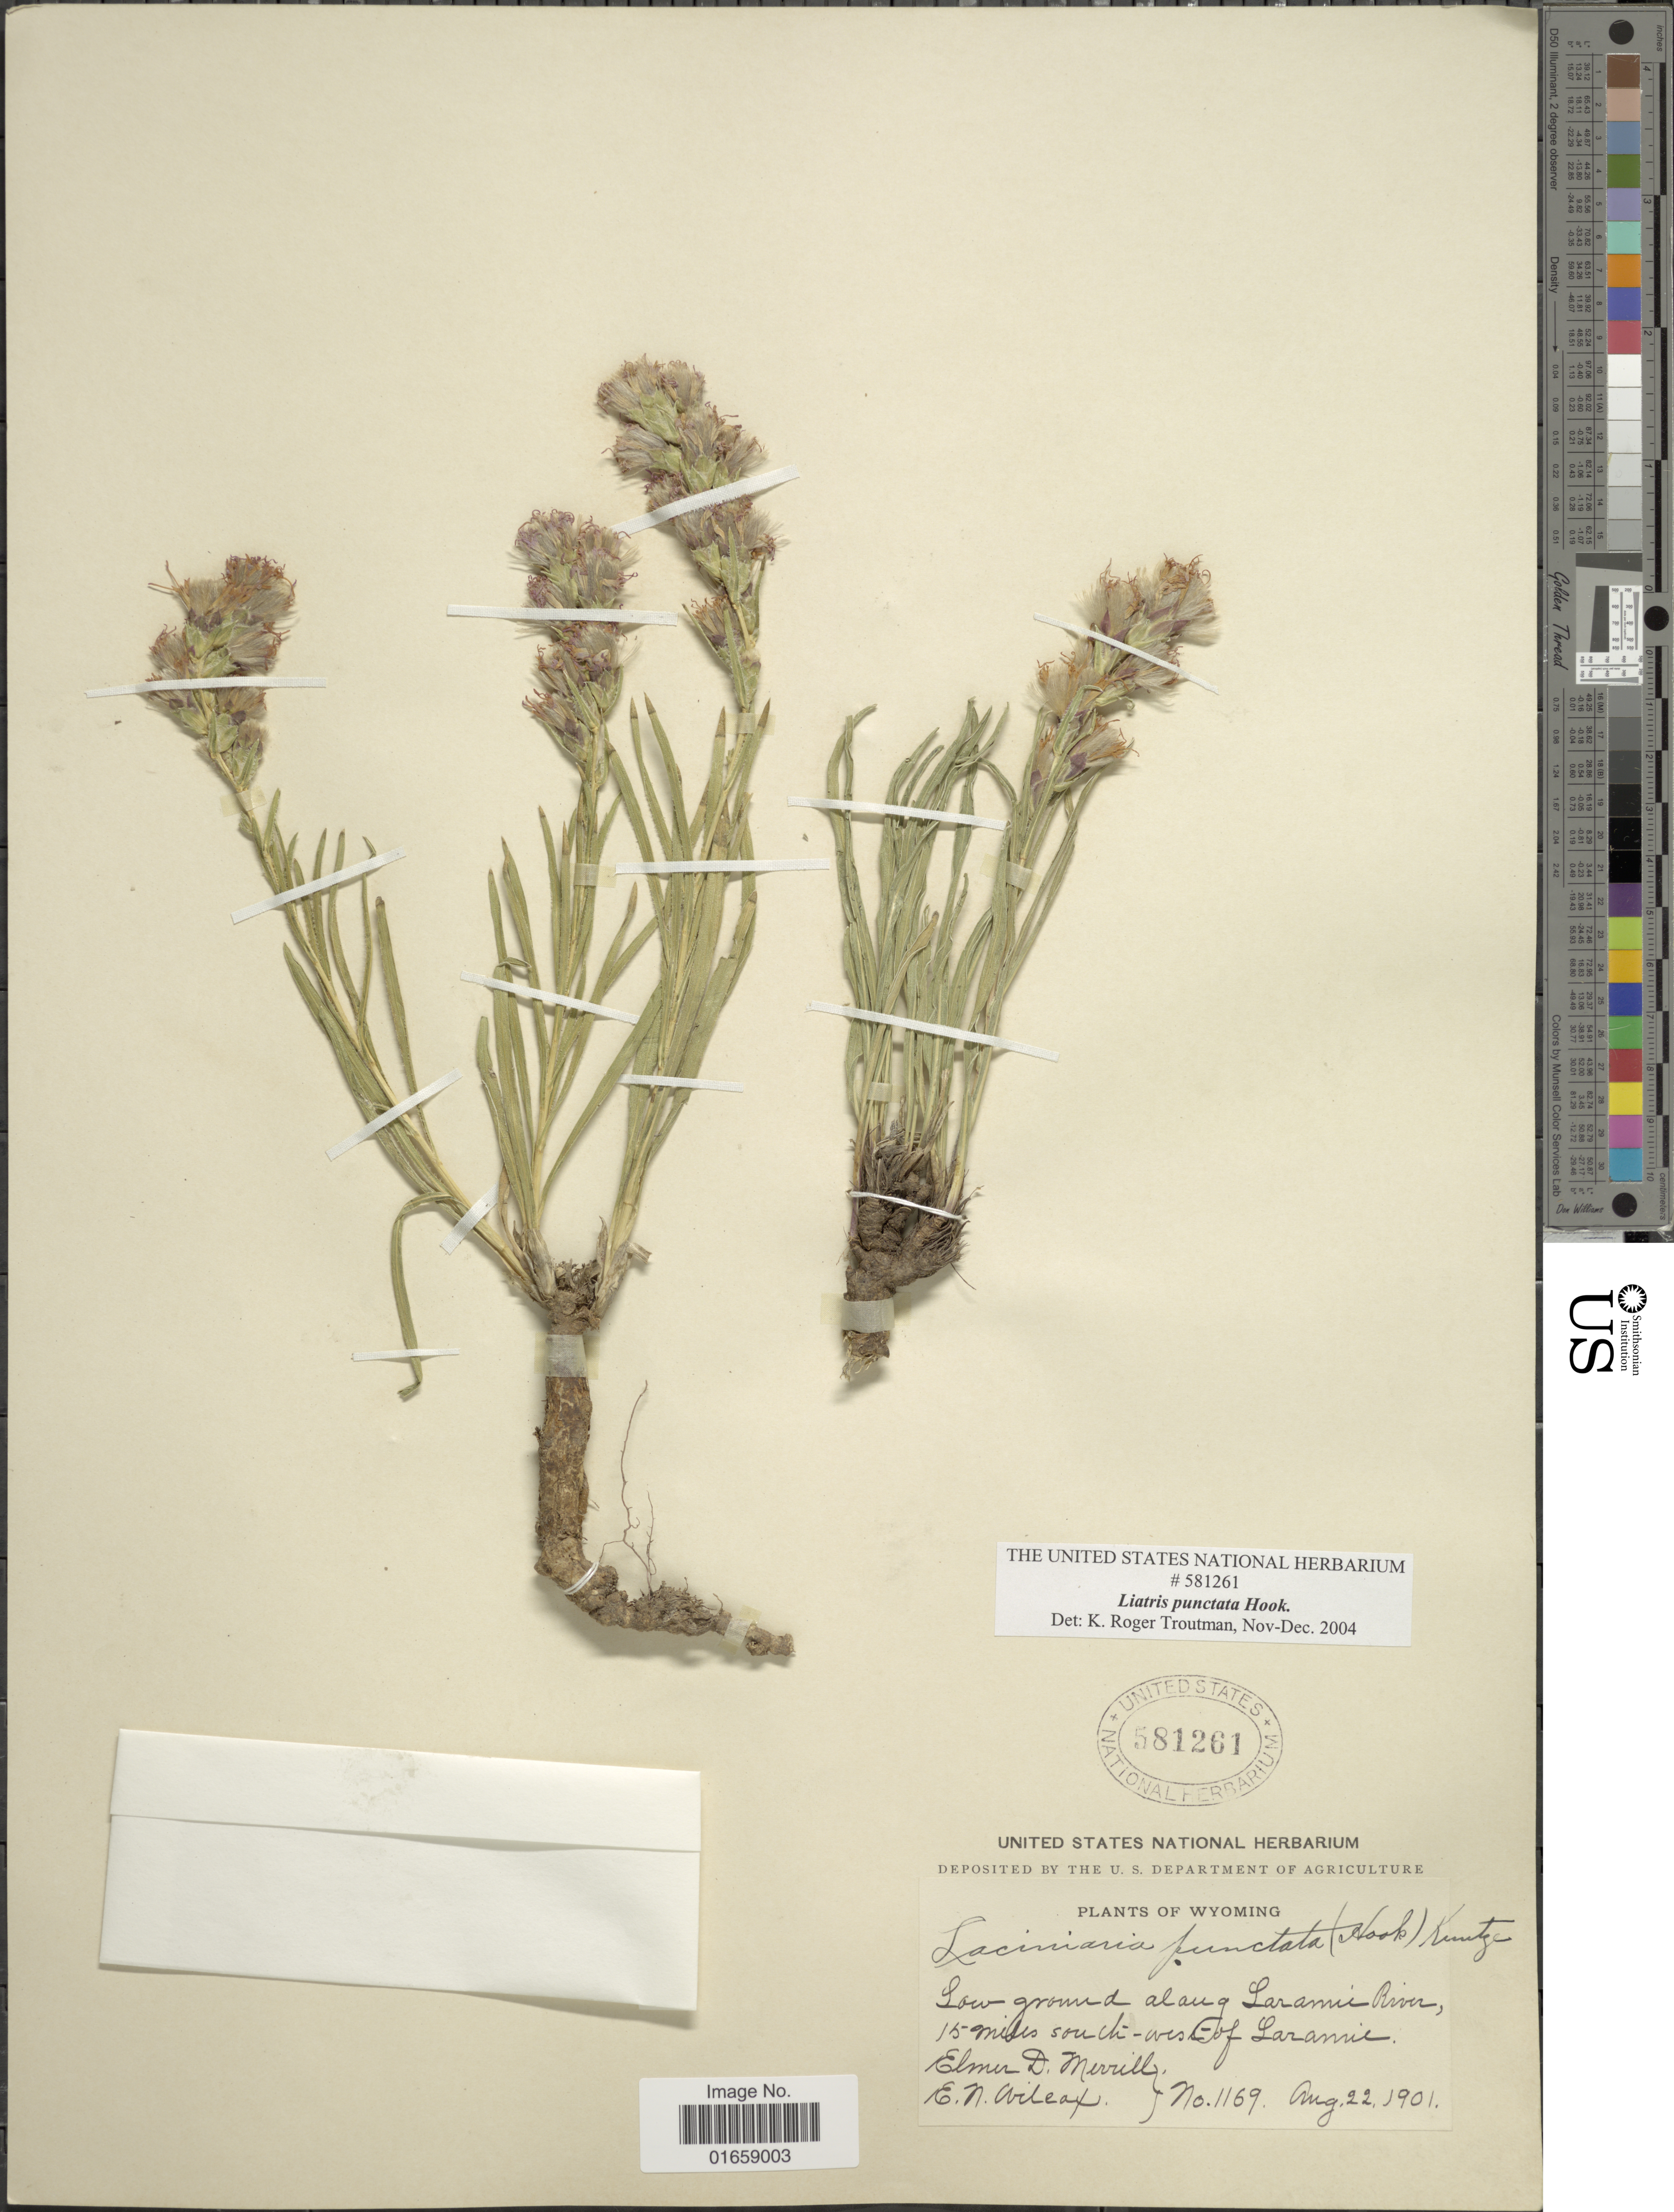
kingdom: Plantae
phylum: Tracheophyta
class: Magnoliopsida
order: Asterales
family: Asteraceae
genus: Liatris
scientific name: Liatris punctata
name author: Hook.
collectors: E. D. Merrill & E. Wileax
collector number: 1169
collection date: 1901-08-22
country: United States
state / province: Wyoming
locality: Low ground along Laramie River, 15 miles south west E of Laramie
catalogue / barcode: US 581261